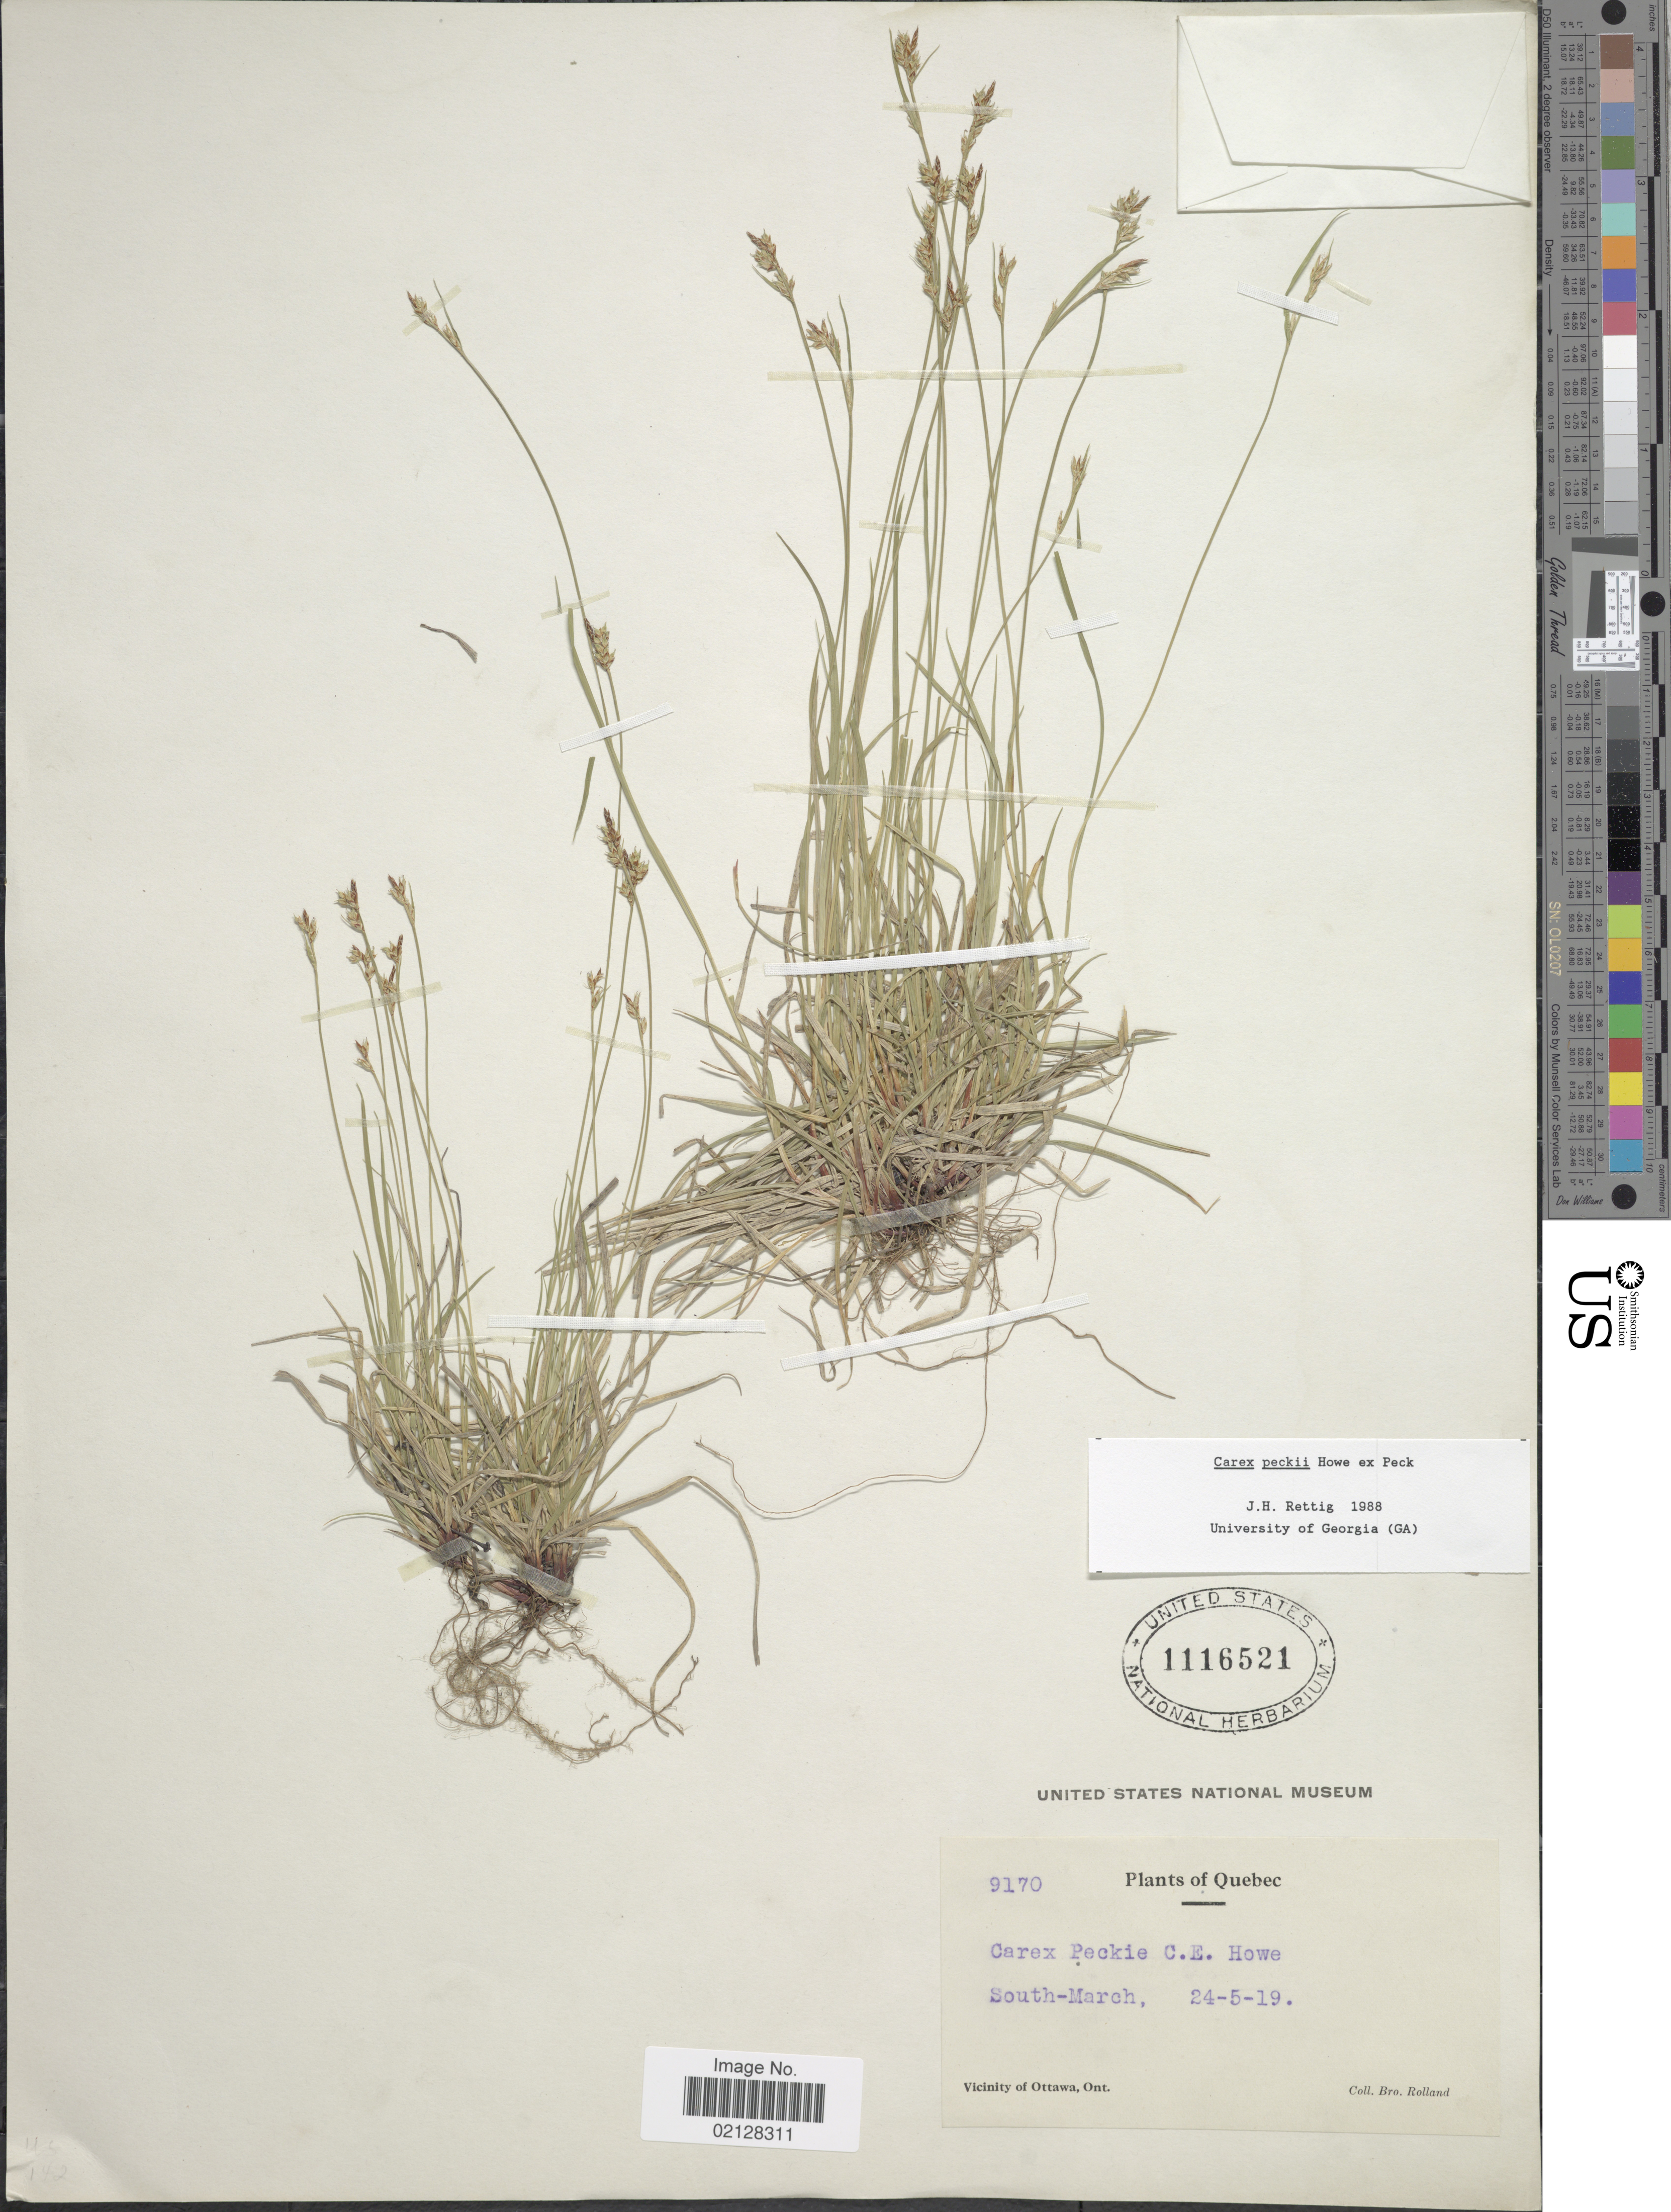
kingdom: Plantae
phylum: Tracheophyta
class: Liliopsida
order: Poales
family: Cyperaceae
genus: Carex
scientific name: Carex peckii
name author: Howe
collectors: B. Rolland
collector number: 9170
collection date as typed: Transcribed d/m/y: 24/5/19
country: Canada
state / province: Ontario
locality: Quebec. South- March. Vicinity of Ottawa, Ont.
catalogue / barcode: US 1116521